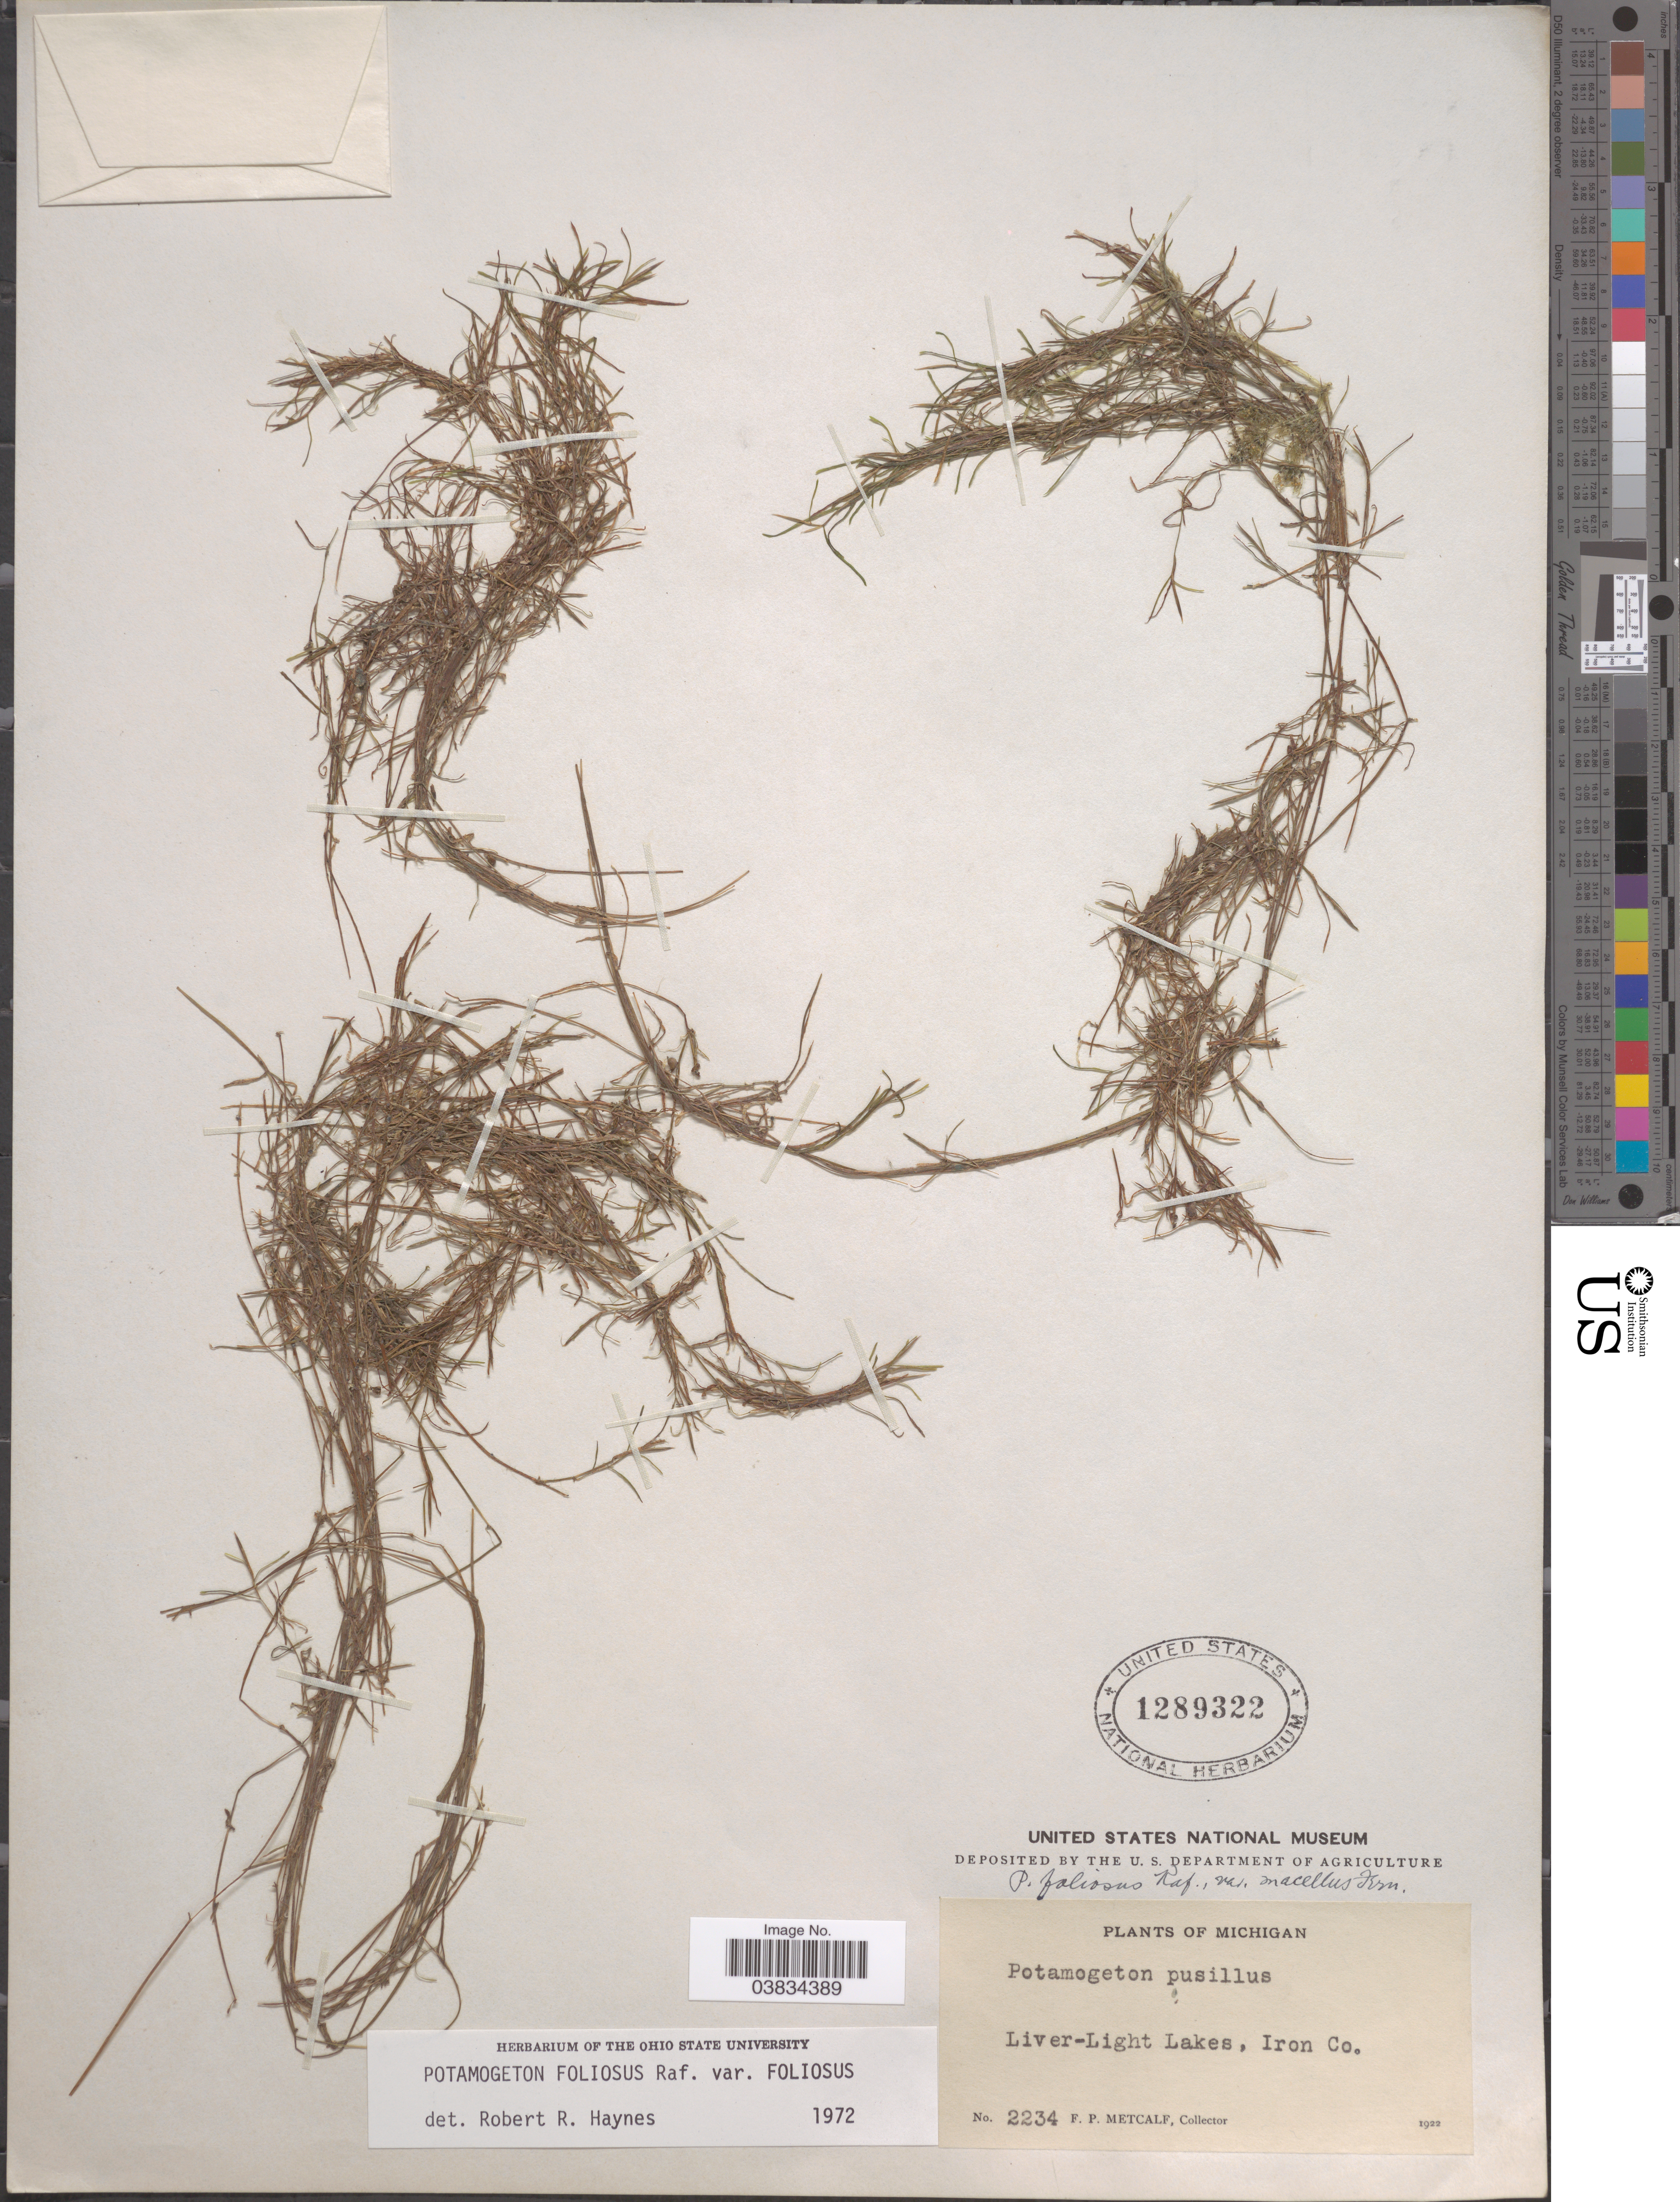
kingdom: Plantae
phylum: Tracheophyta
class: Liliopsida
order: Alismatales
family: Potamogetonaceae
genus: Potamogeton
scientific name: Potamogeton foliosus var. foliosus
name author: Raf.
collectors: F. Metcalf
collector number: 2234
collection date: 1922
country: United States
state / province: Michigan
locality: Liver-Light Lakes, Iron Co.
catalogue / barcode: US 1289322